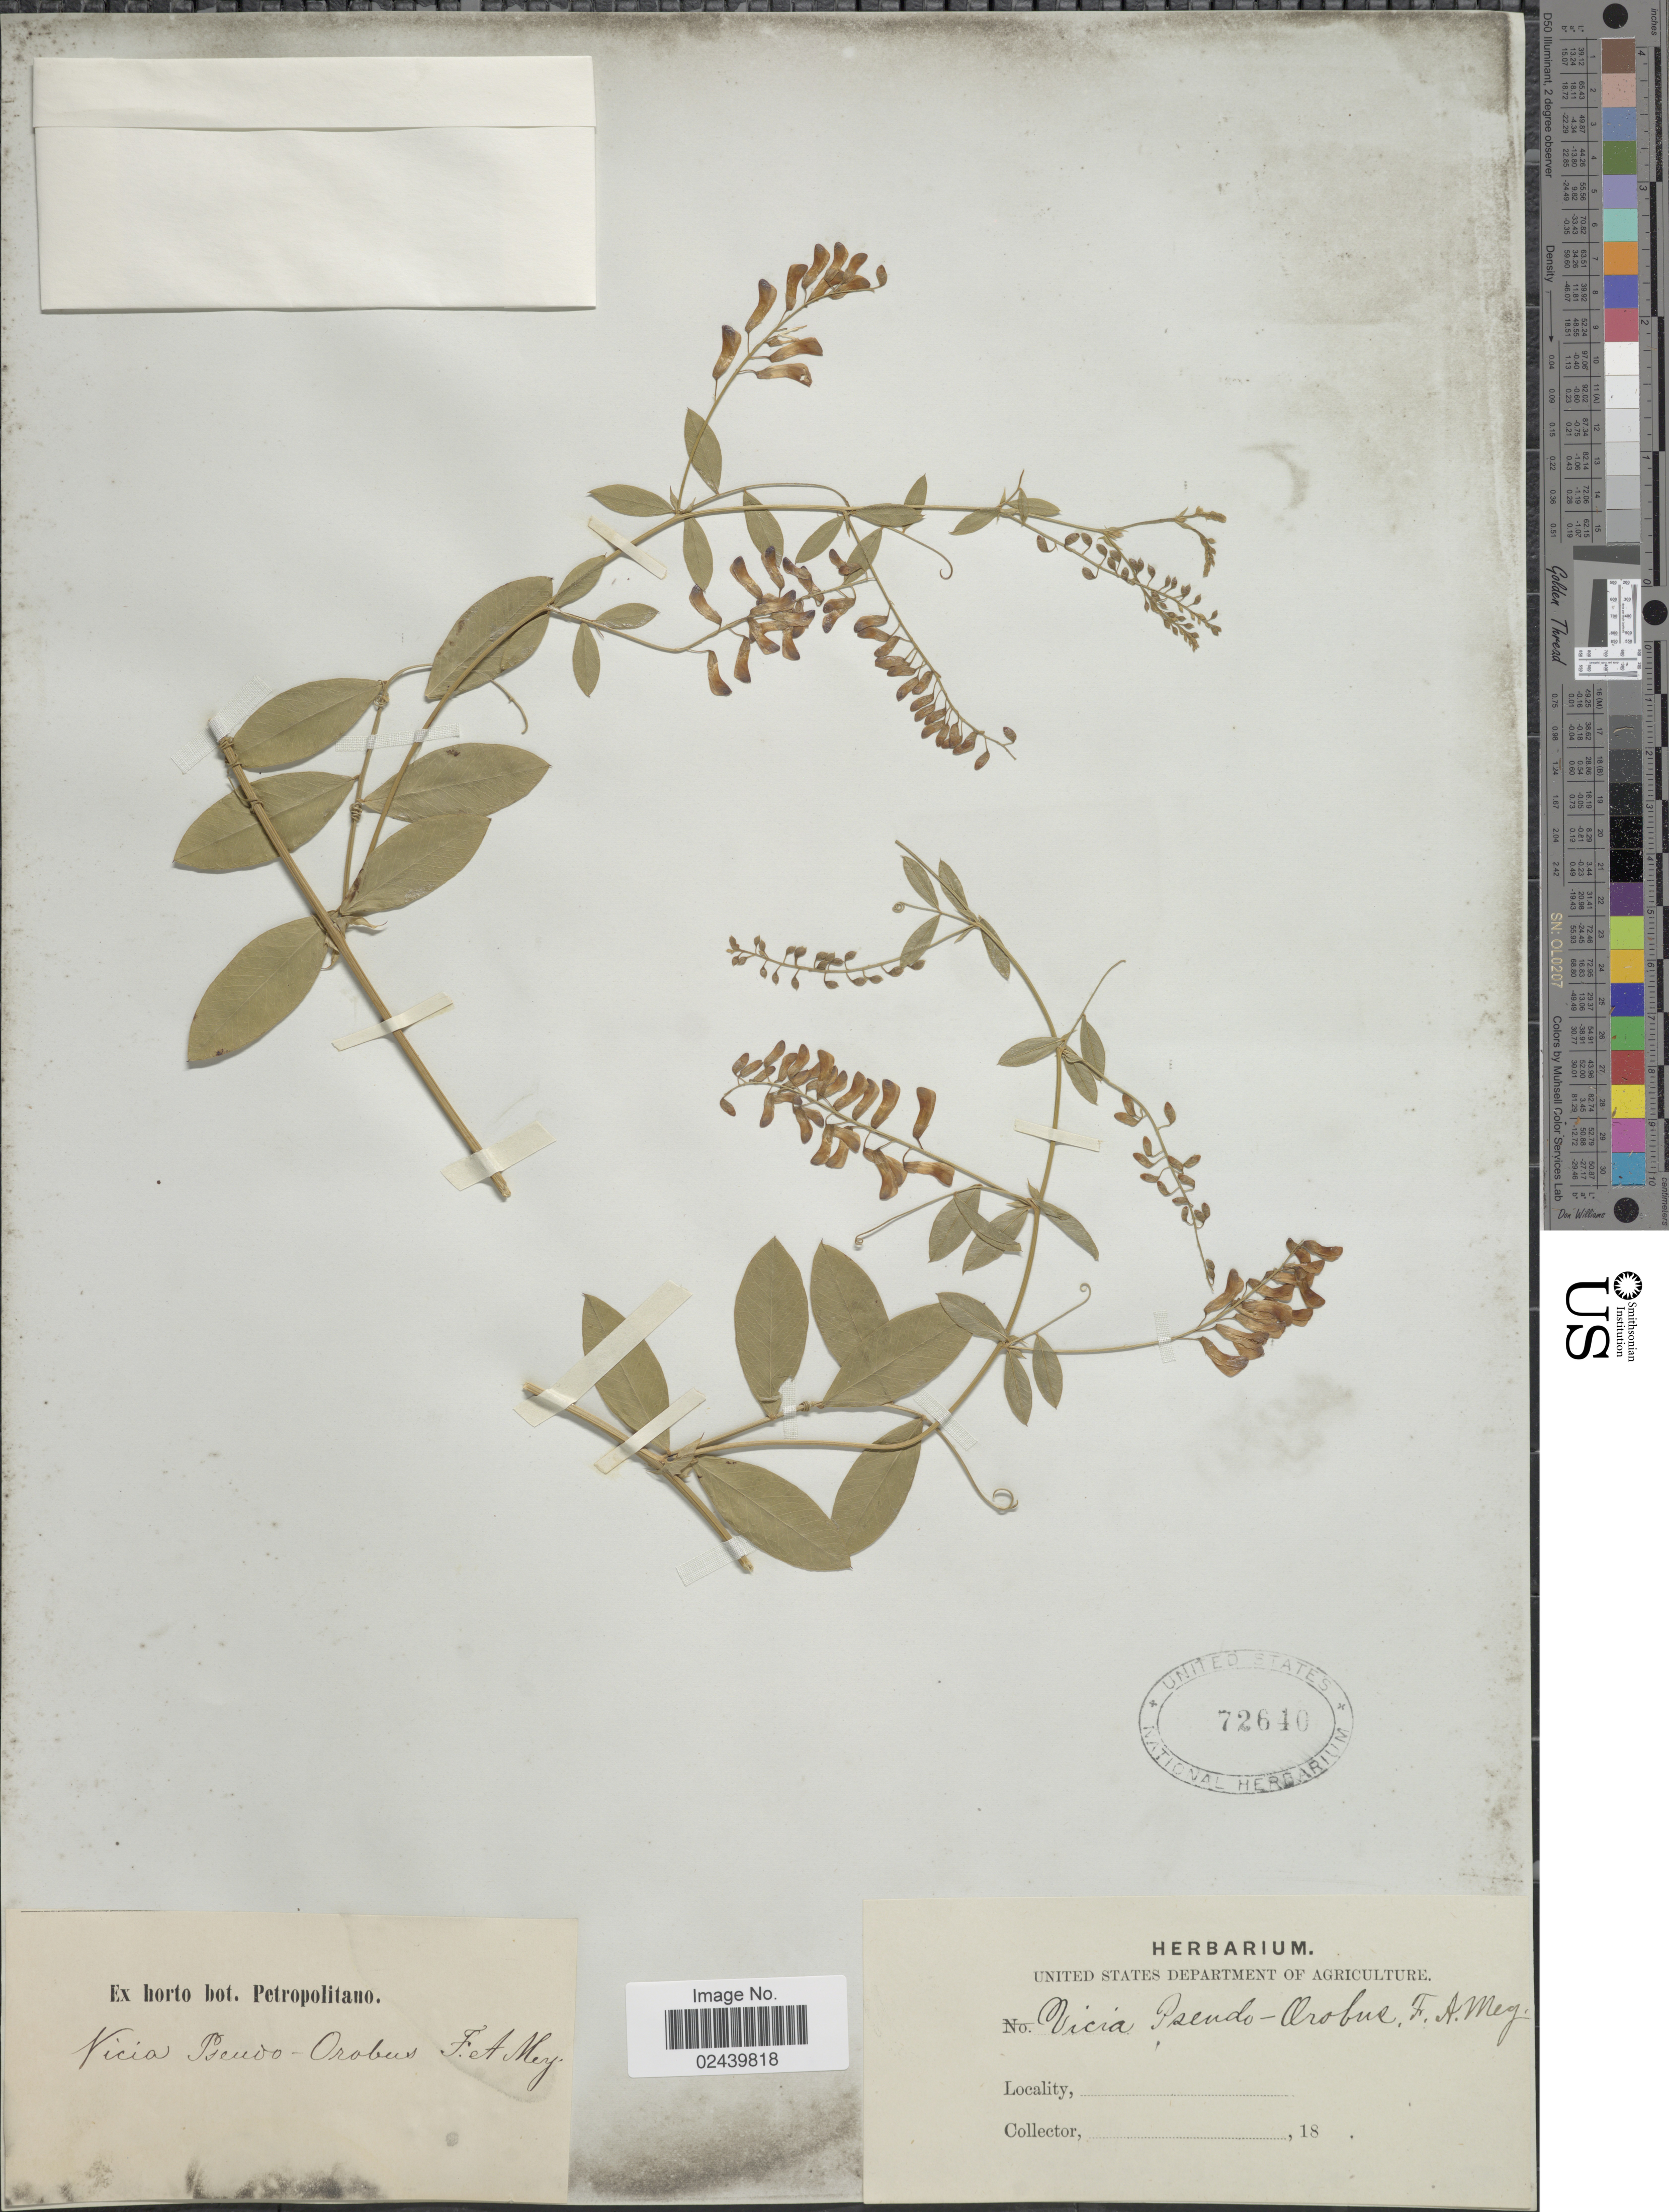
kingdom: Plantae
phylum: Tracheophyta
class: Magnoliopsida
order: Fabales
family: Fabaceae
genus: Vicia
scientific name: Vicia pseudo-orobus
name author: Fisch. & C.A. Mey.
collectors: ex Horto Bot. Petropolitano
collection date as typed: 18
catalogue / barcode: US 72640